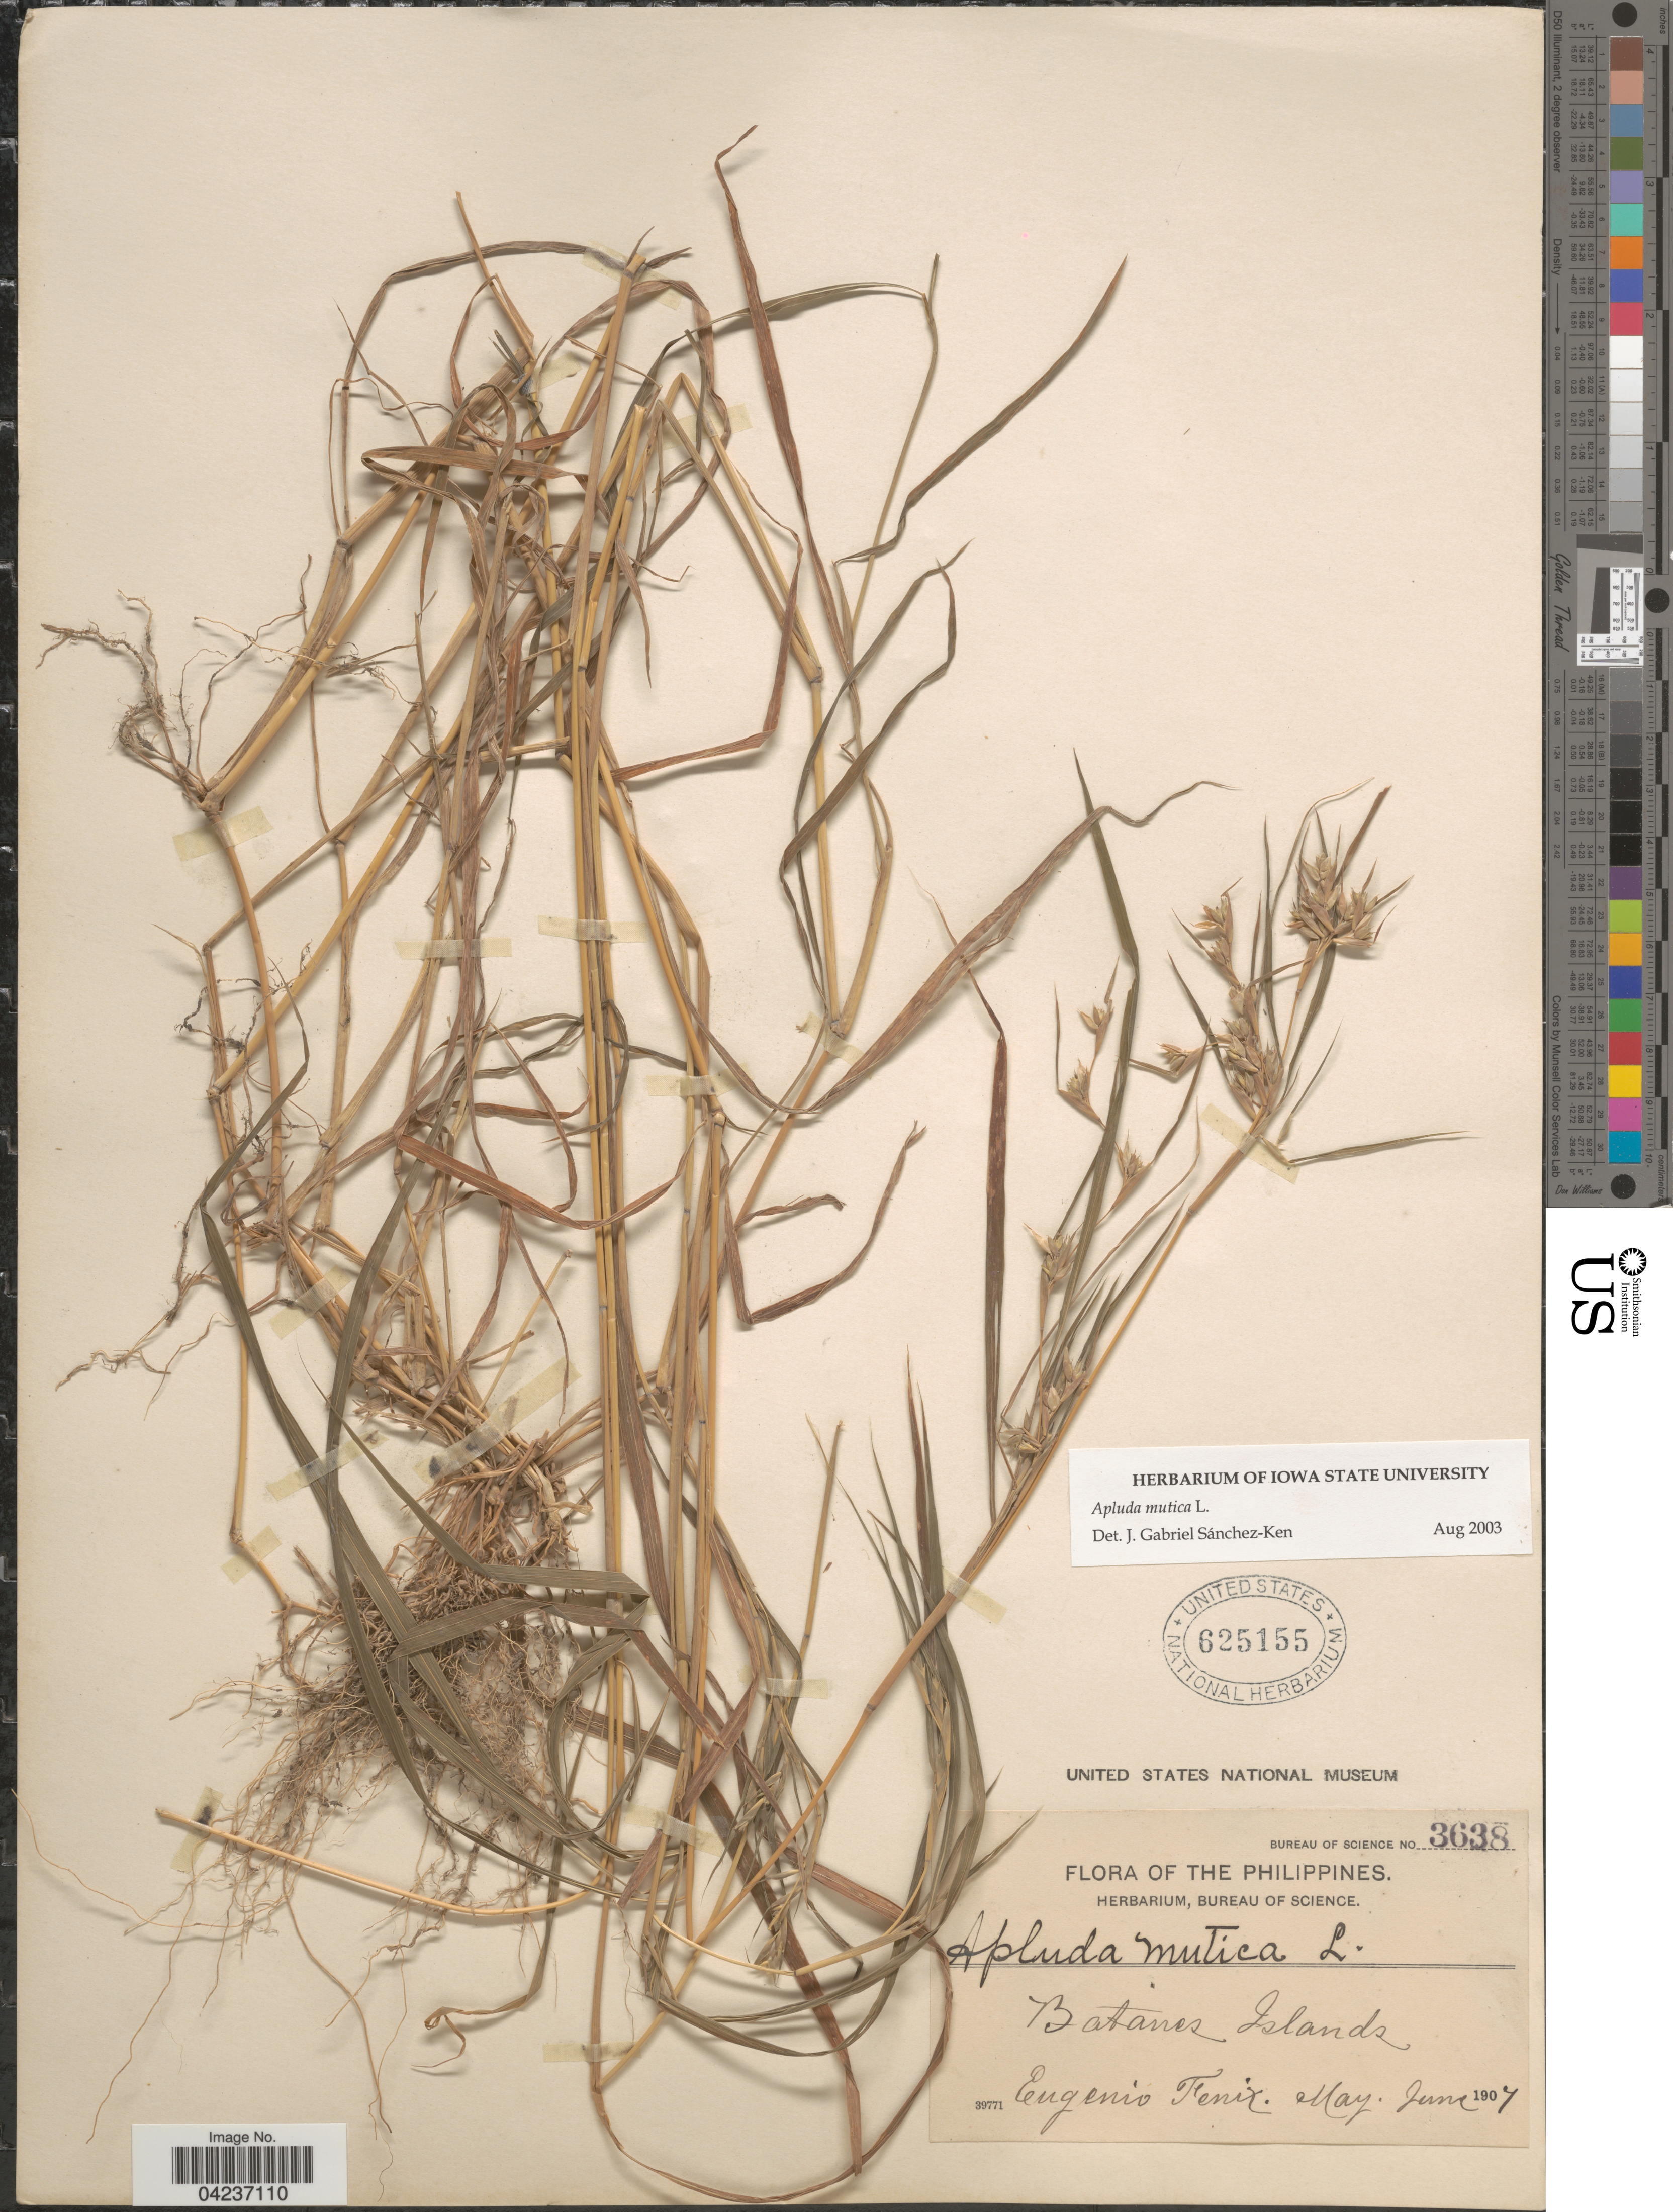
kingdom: Plantae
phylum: Tracheophyta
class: Liliopsida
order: Poales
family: Poaceae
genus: Apluda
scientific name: Apluda mutica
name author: L.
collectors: E. Fénix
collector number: Bureau of Science 3638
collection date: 1907-05/1907-06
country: Philippines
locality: Batanes Islands.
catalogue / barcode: US 625155